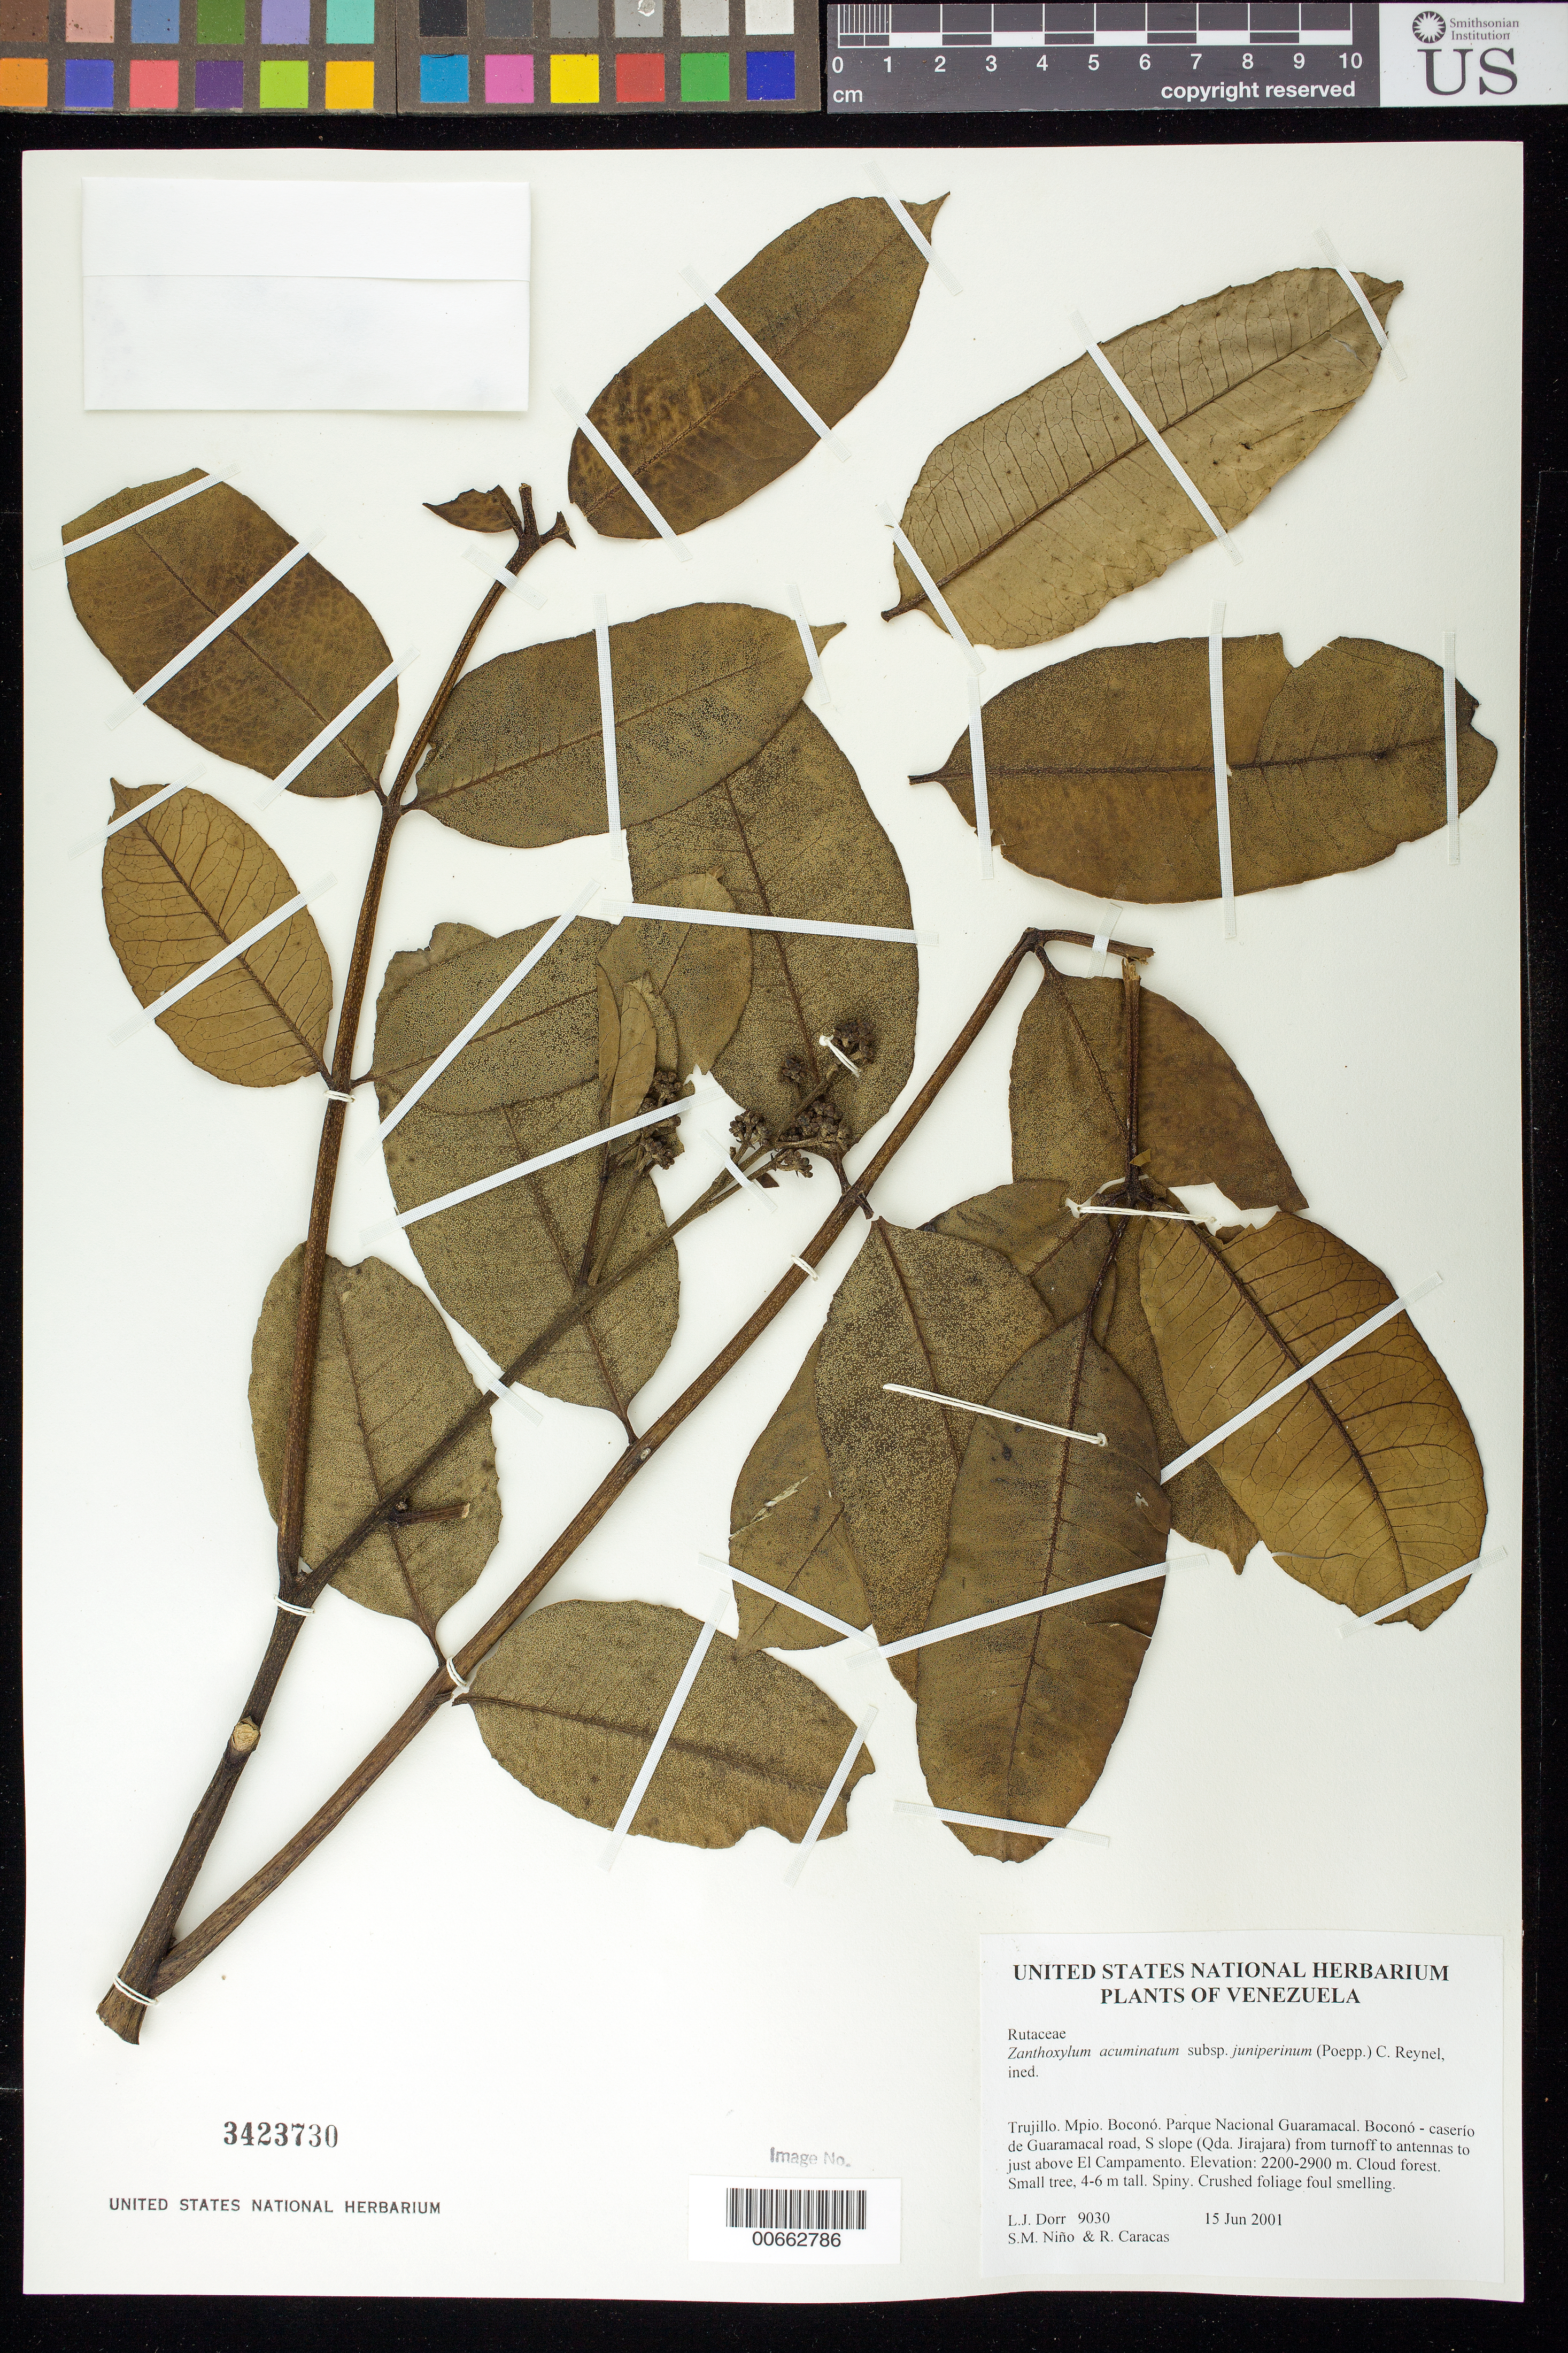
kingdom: Plantae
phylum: Tracheophyta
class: Magnoliopsida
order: Sapindales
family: Rutaceae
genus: Zanthoxylum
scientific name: Zanthoxylum acuminatum subsp. juniperinum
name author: (Poepp.) Reynel ex C. Nelson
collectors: L. J. Dorr, S. M. Niño & R. Caracas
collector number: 9030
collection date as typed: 15 Jun 2001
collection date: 2001-06-15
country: Venezuela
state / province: Trujillo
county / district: Boconó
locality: Parque Nacional Guaramacal. Boconó-caserío de Guaramacal road, S slope (Qda. Jirajara) from turnoff to antennas to just above El Campamento.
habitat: Cloud forest.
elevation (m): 2200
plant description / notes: NY, US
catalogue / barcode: US 3423730